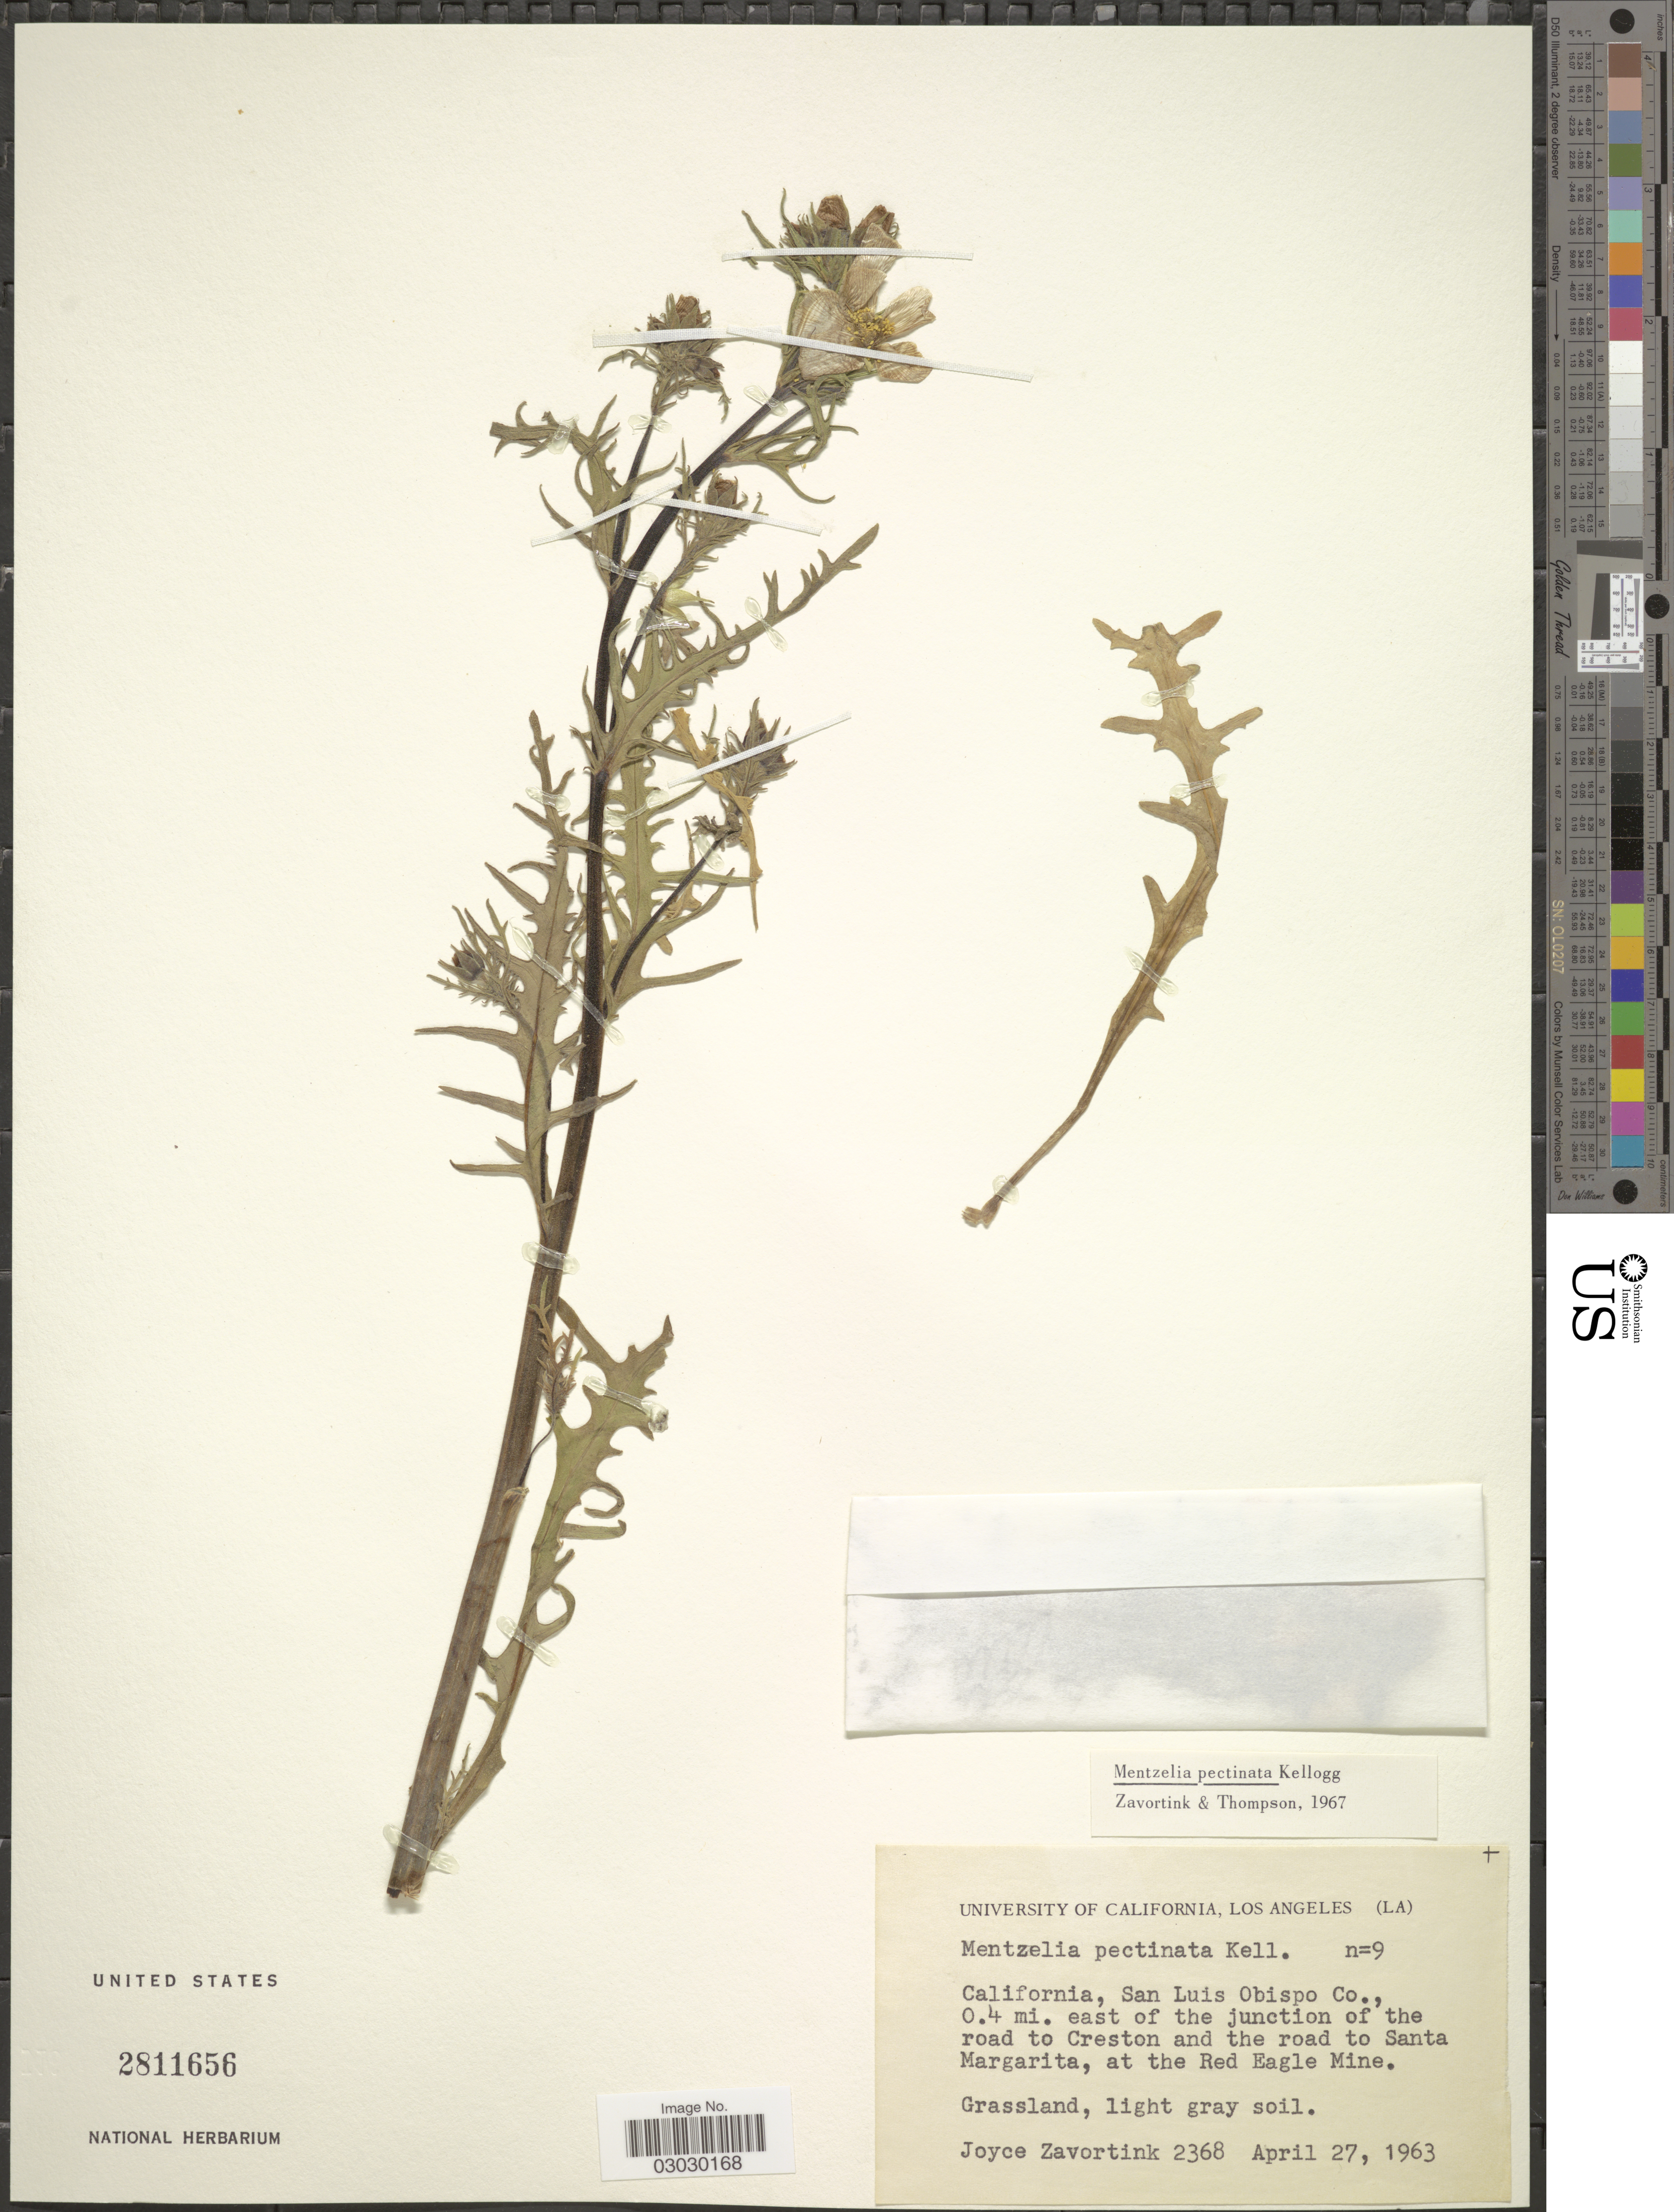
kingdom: Plantae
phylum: Tracheophyta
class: Magnoliopsida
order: Cornales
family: Loasaceae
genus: Mentzelia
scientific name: Mentzelia pectinata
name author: Kellogg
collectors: J. Zavortink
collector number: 2368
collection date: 1963-04-27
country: United States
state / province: California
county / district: San Luis Obispo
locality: San Luis Obispo Co., 0.4 mi. east of the junction of the road to Creston and the road to Santa Margarita, at the Red Eagle Mine.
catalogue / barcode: US 2811656